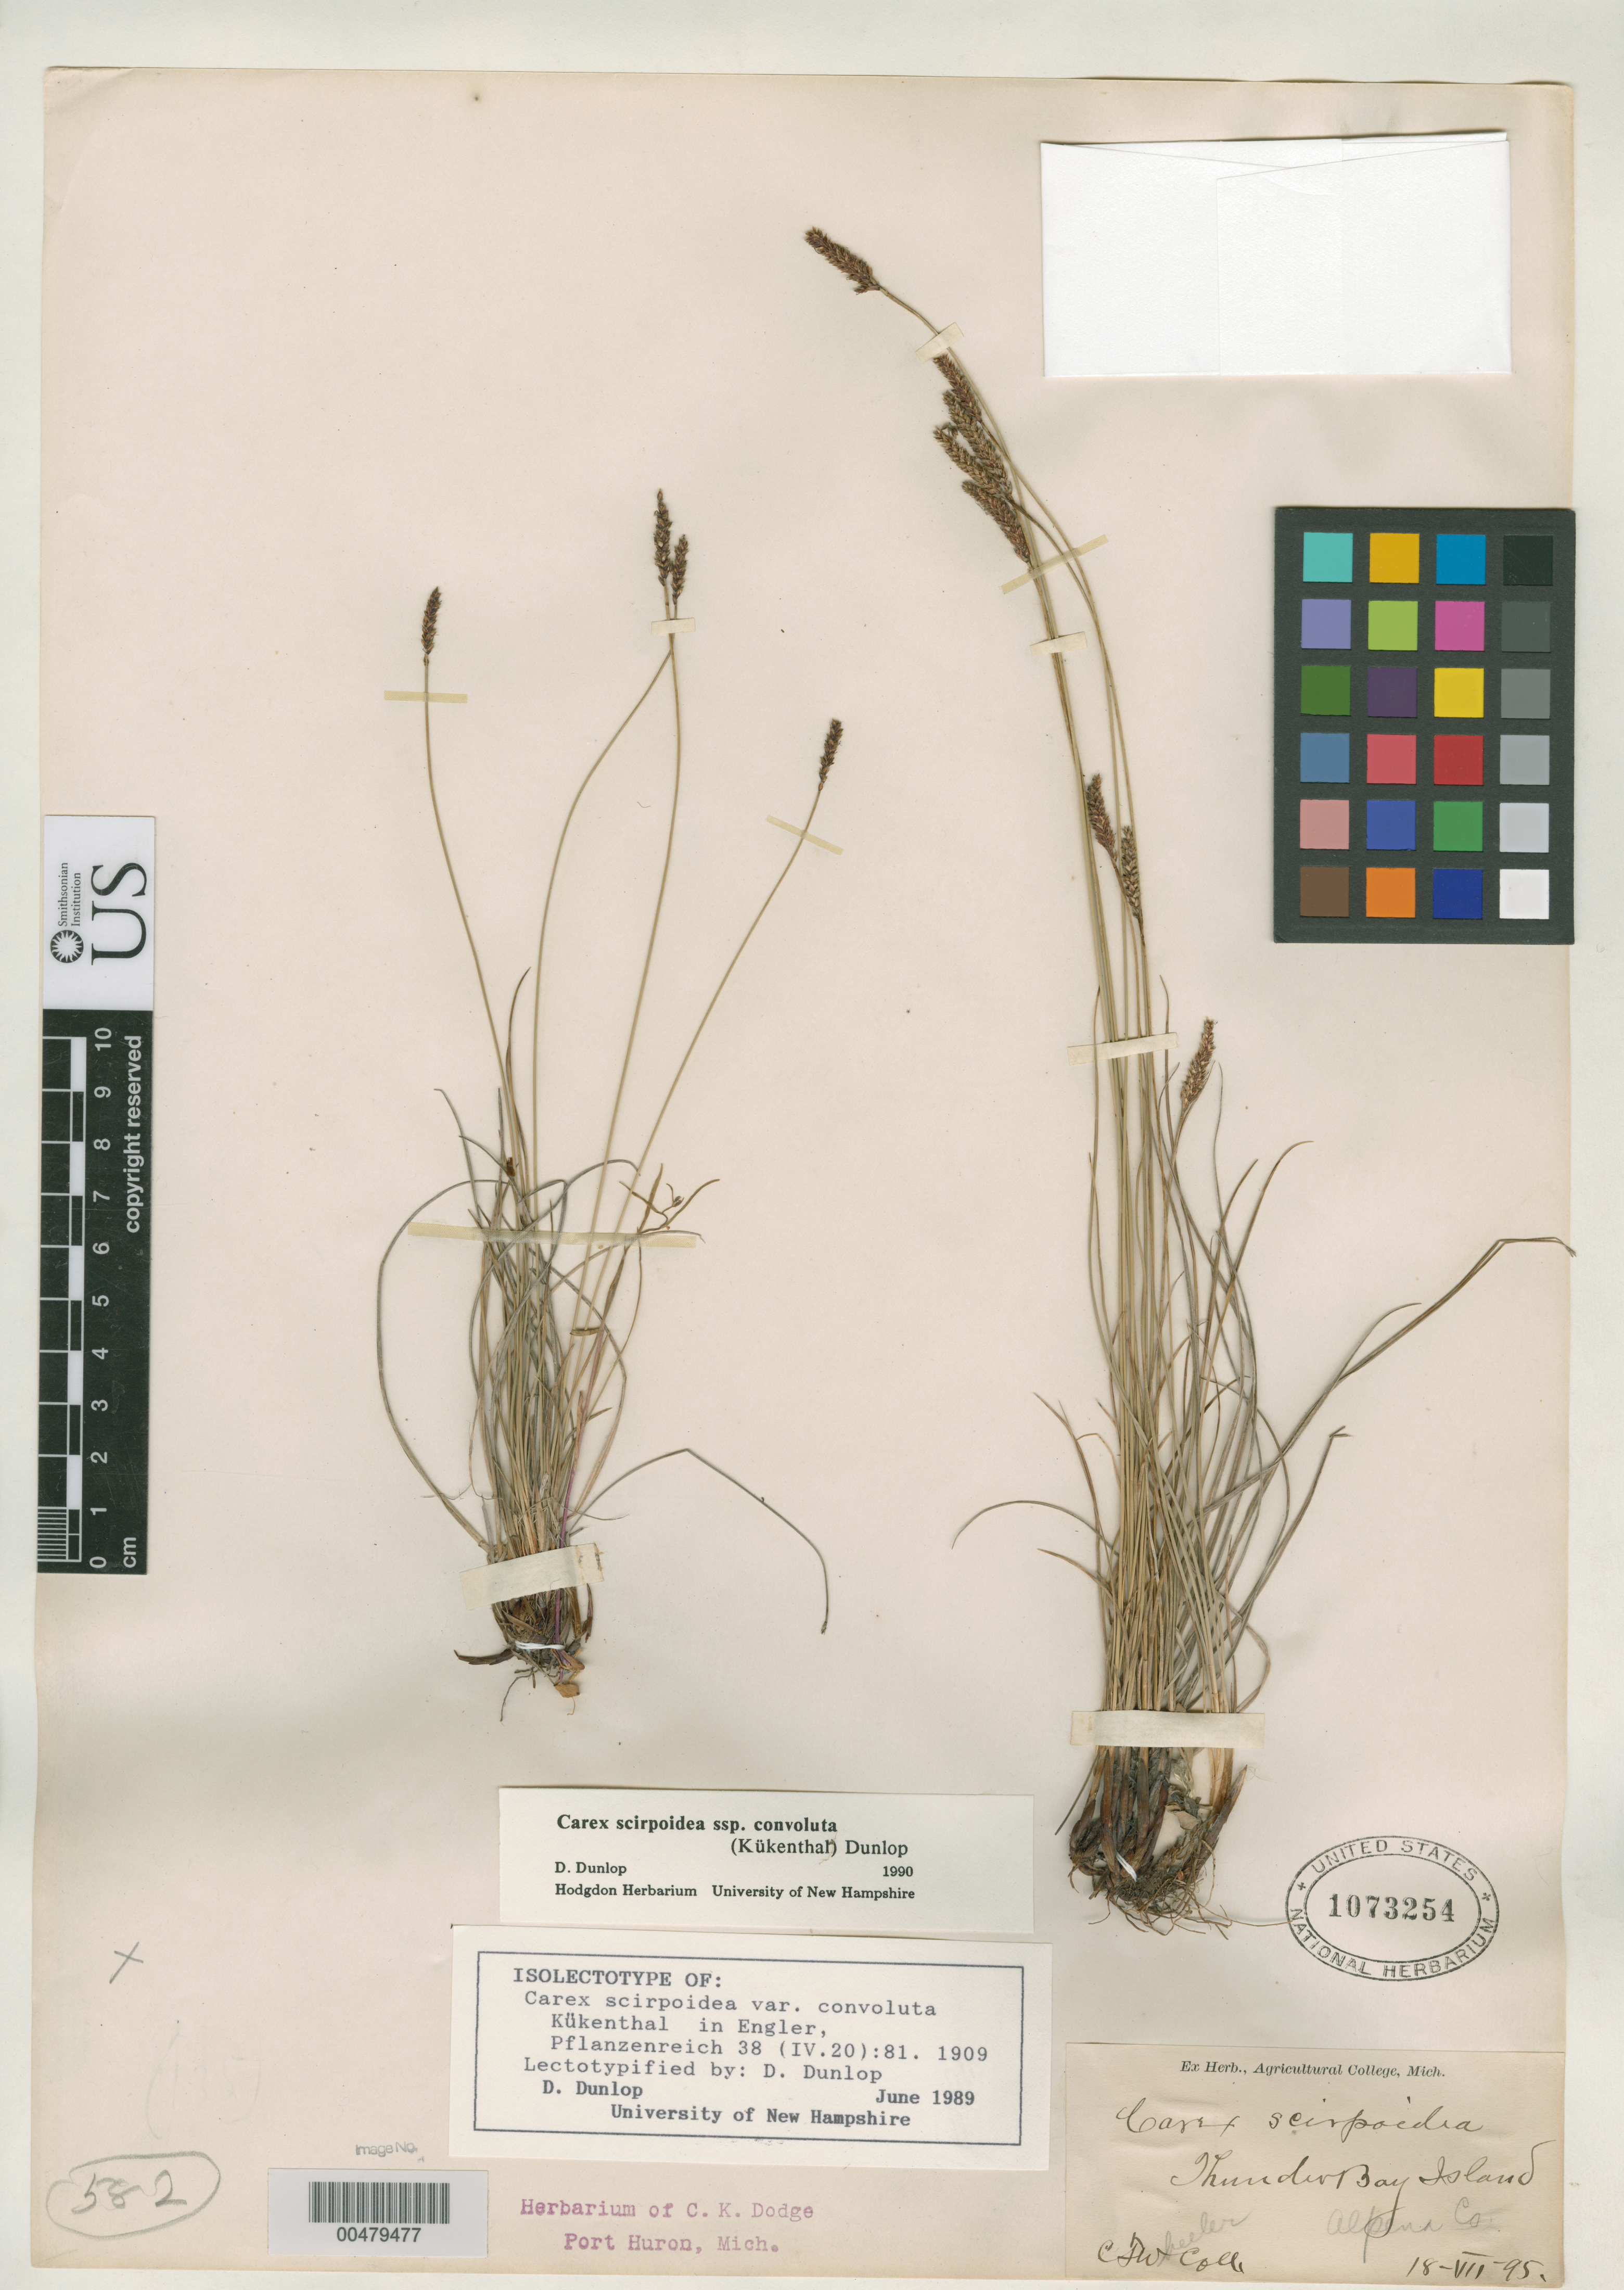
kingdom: Plantae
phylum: Tracheophyta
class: Liliopsida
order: Poales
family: Cyperaceae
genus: Carex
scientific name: Carex scirpoidea subsp. convoluta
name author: (Kük.) Dunlop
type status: Isosyntype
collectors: C. Wheeler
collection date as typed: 18 Jul 1895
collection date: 1895-07-18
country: United States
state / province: Michigan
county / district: Apura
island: Thunder Bay Island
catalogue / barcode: US 1073254